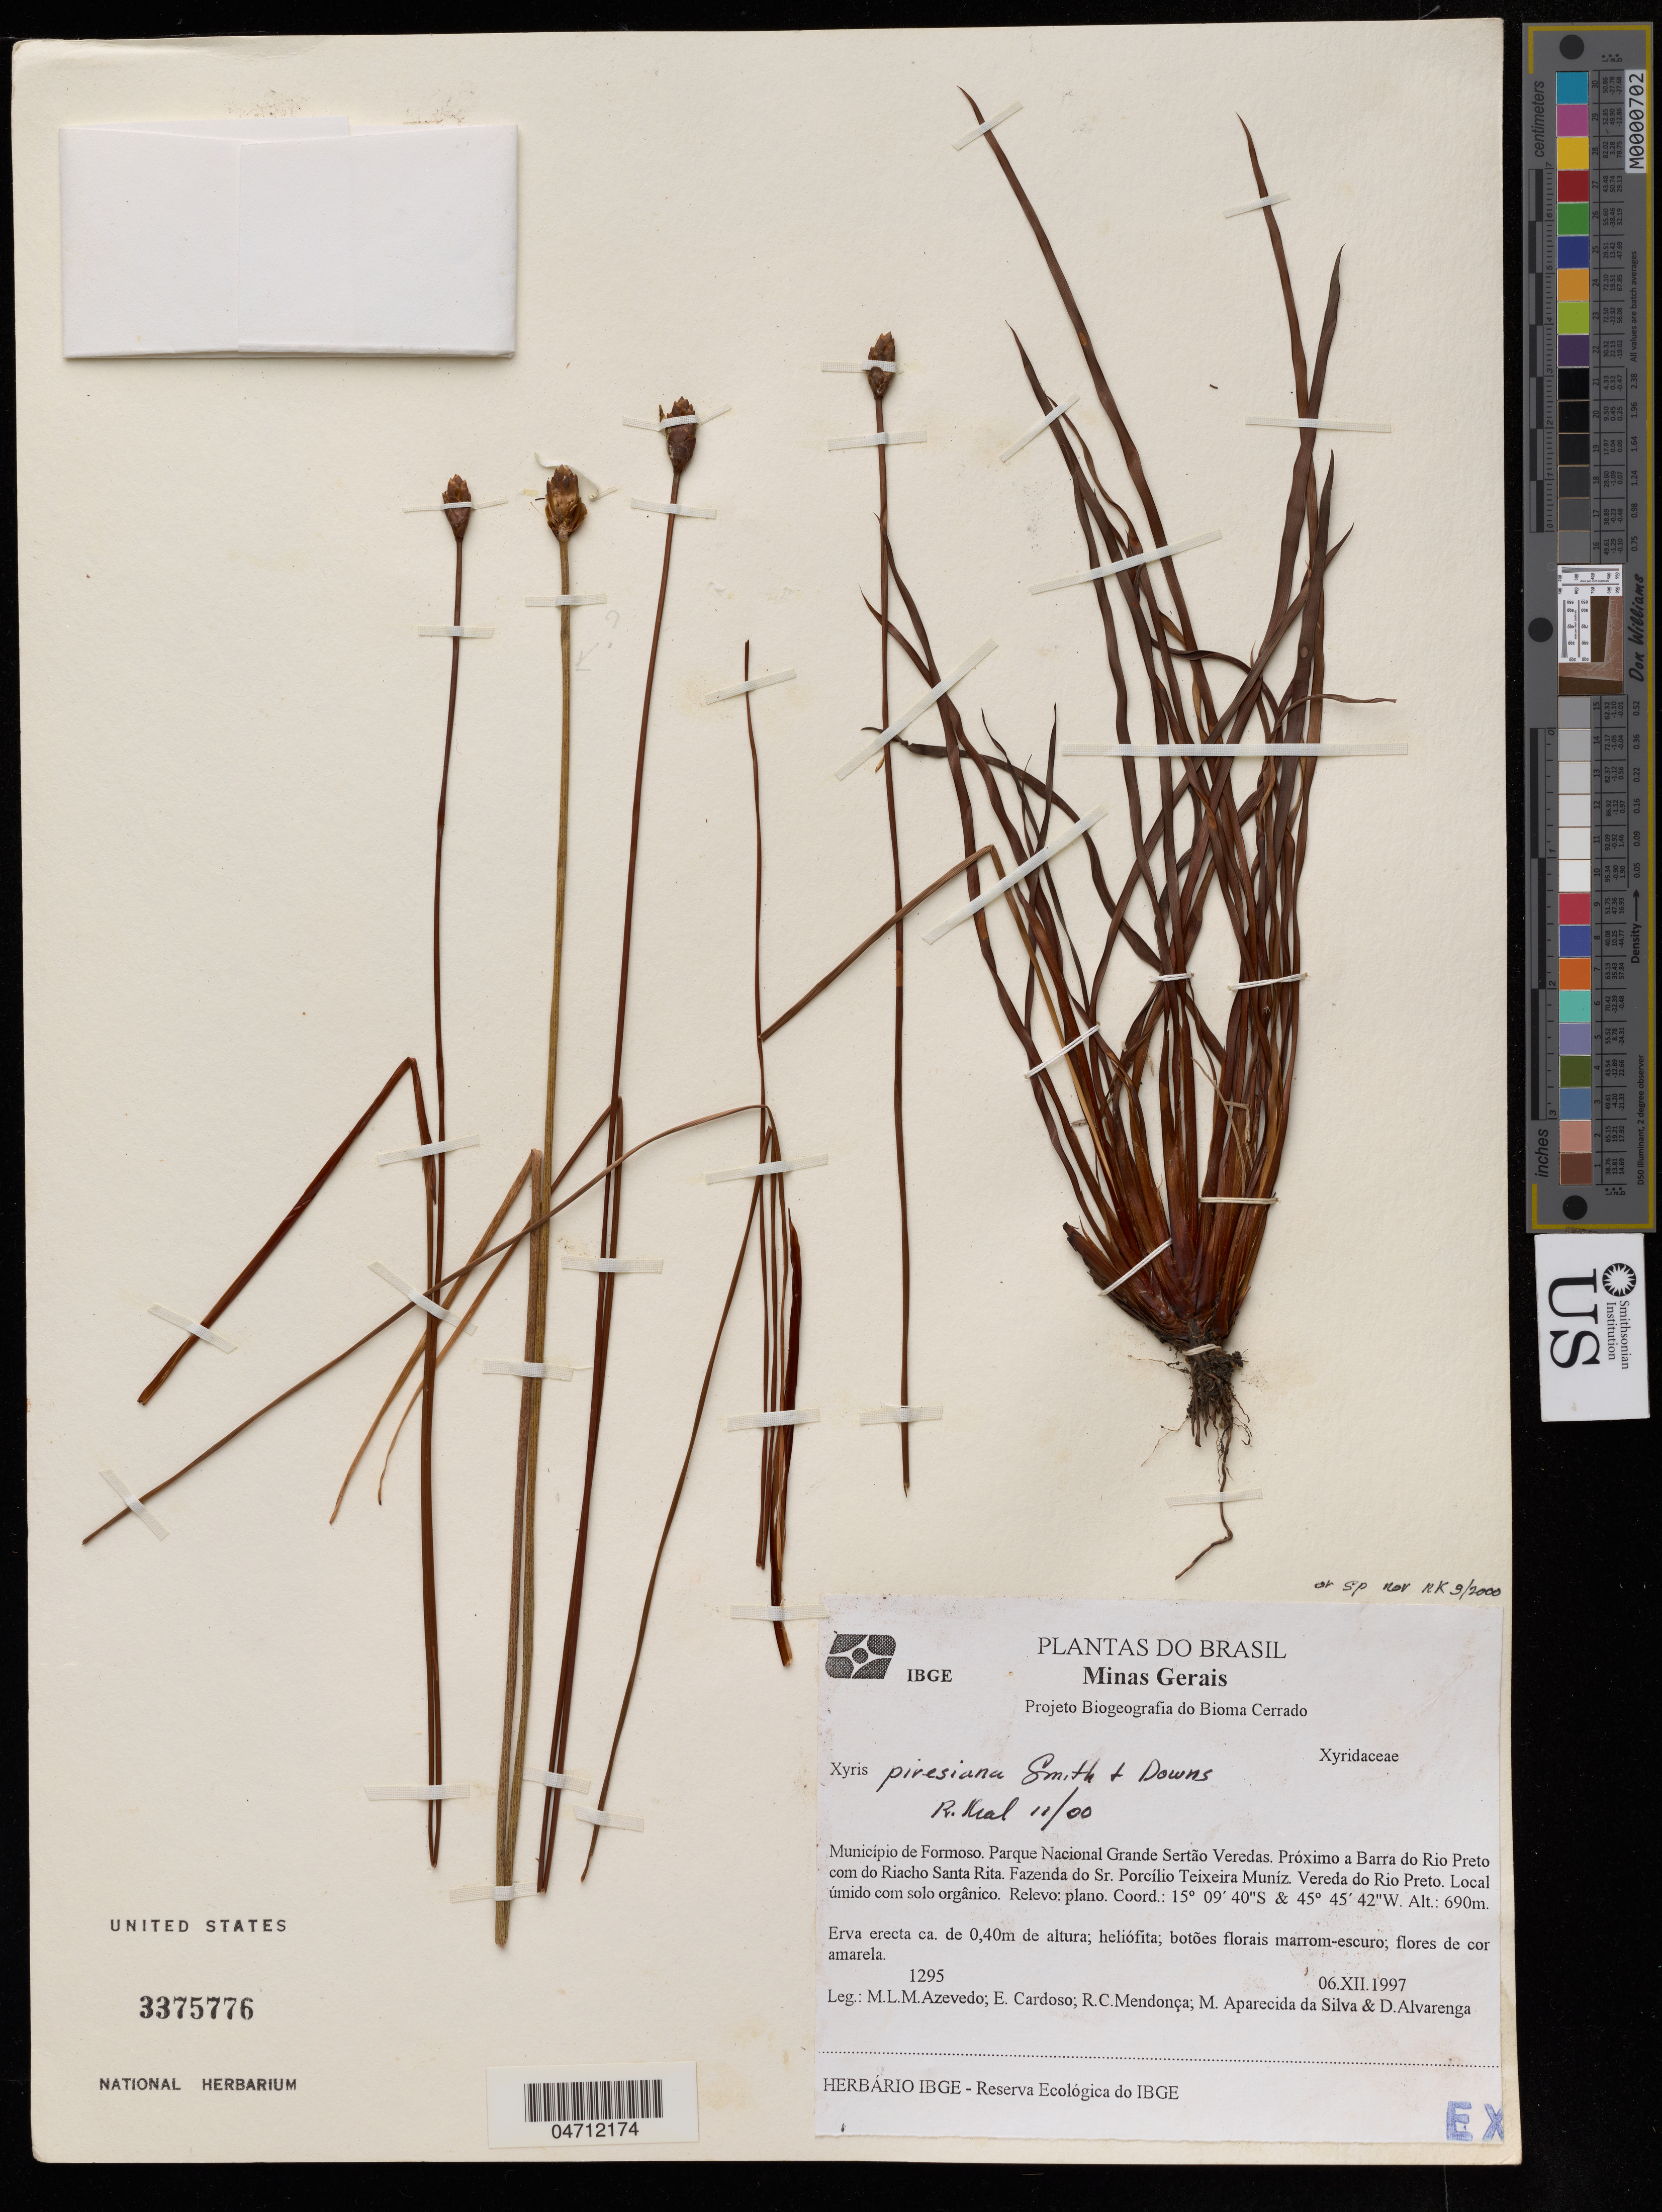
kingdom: Plantae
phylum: Tracheophyta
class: Liliopsida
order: Poales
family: Xyridaceae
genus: Xyris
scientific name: Xyris piresiana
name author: L.B. Sm. & L.B. Sm.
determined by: Kral, Robert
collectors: M. L. M. Azevedo, E. Cardoso, R. C. de Mendonça, L. Sila & D. Alvarenga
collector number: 1295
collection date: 1997-12-06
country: Brazil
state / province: Minas Gerais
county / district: Formoso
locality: Parque Nacional Grande Sertão Veredas. Próximo a Barra do Rio Preto com Riacho Santa Rita. Fazenda do sr. Porcílio Teixeirauniz. Vereda do Rio Preto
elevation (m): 690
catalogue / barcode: US 3375776